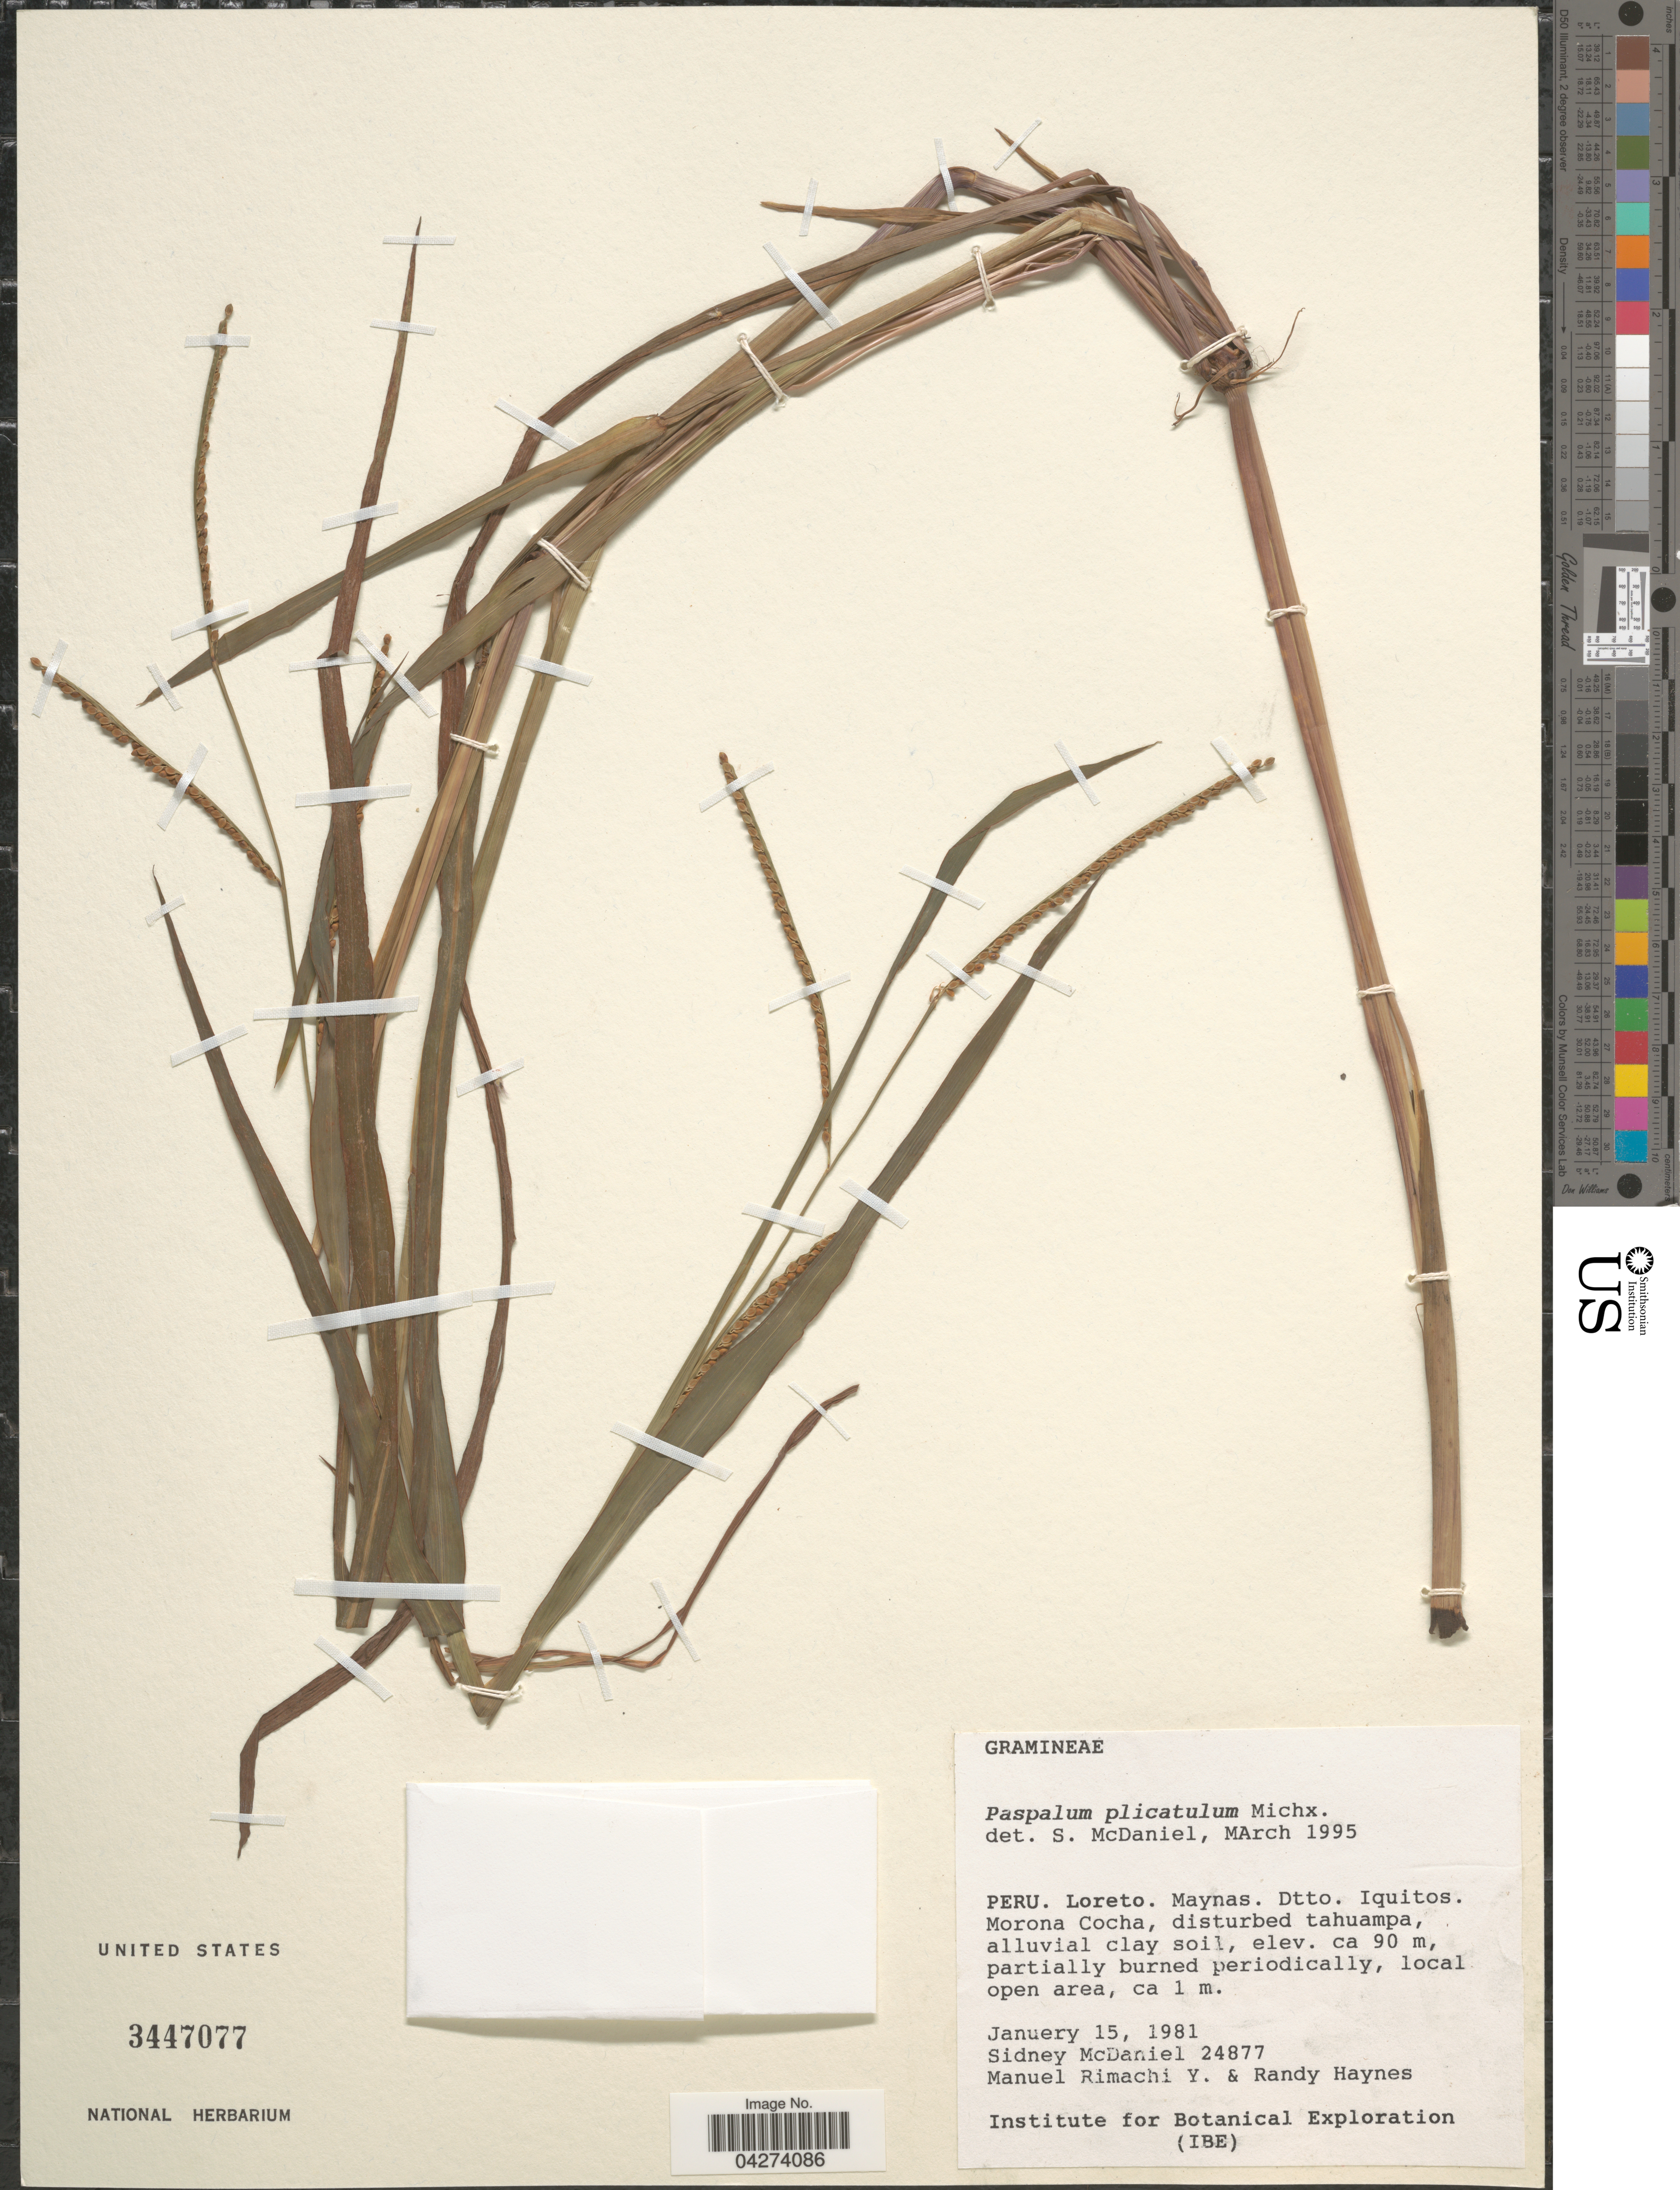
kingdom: Plantae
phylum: Tracheophyta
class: Liliopsida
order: Poales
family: Poaceae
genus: Paspalum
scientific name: Paspalum plicatulum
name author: Michx.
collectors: S. McDaniel, M. Rimachi Y. & R. Haynes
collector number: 24877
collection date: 1981-01-15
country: Peru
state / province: Loreto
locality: Maynas. Dtto. Iquitos. Morona Cocha. Institute for Botanical Exploration (IBE).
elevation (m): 90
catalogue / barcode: US 3447077